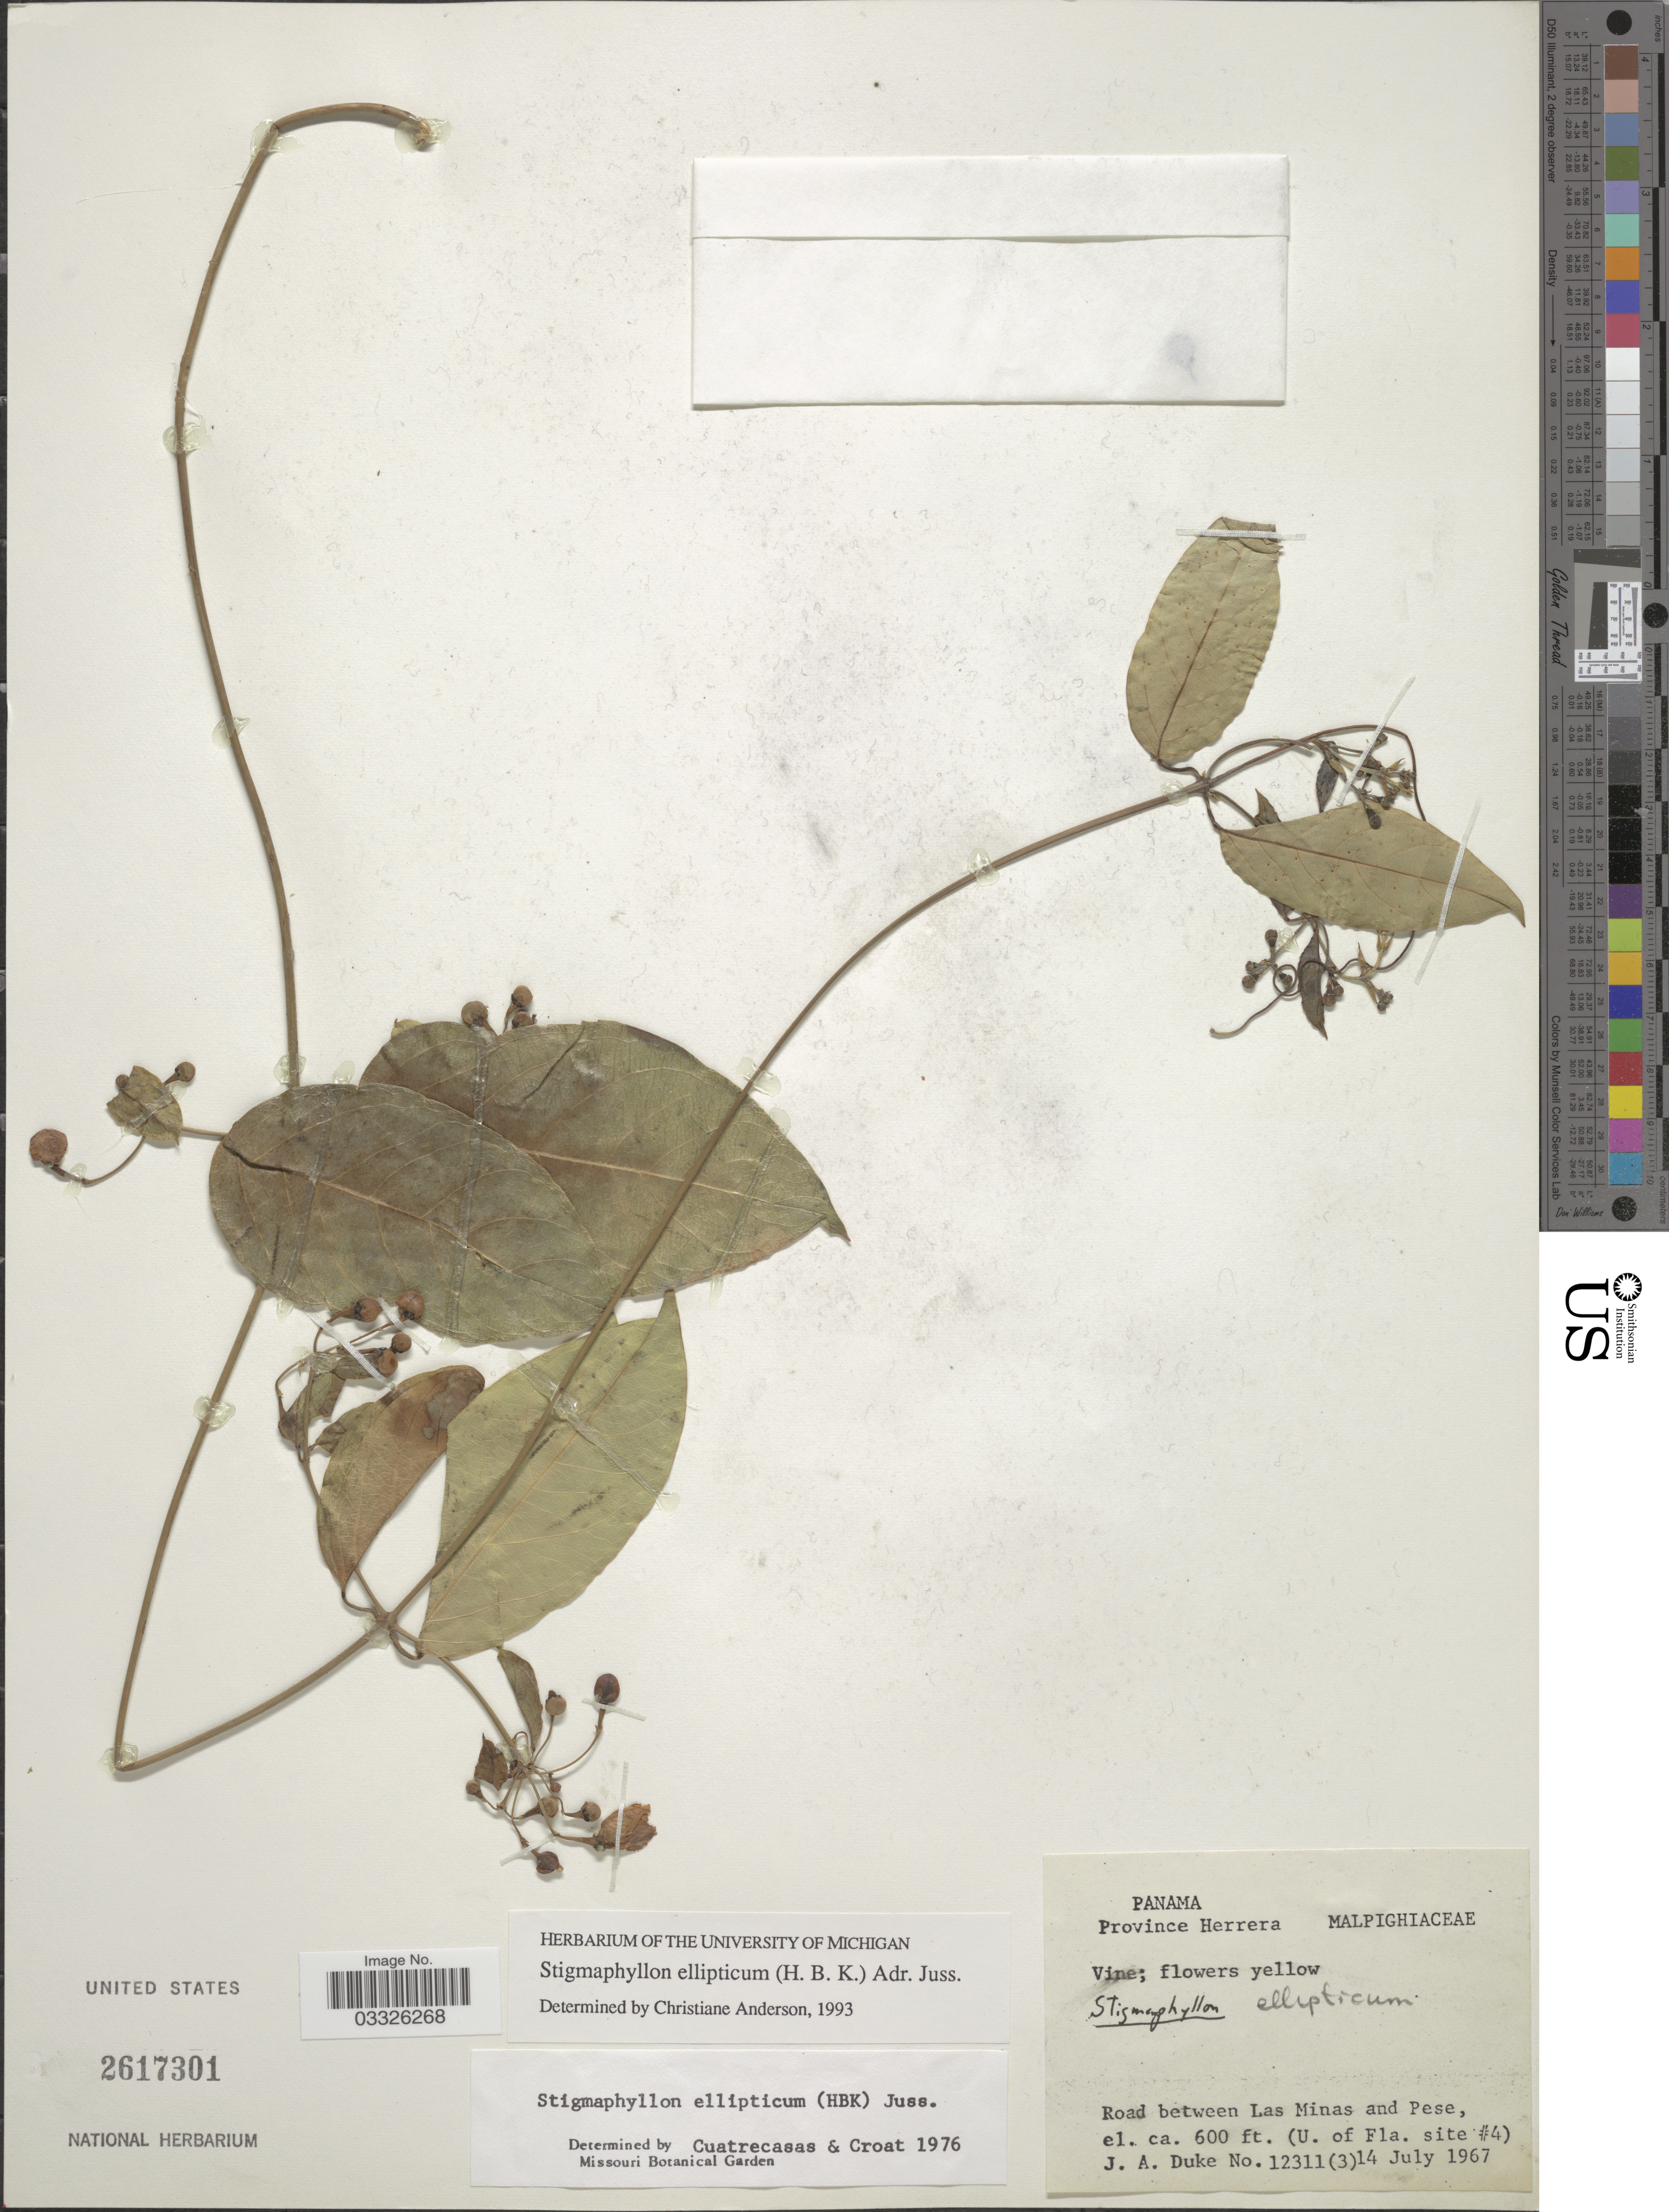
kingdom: Plantae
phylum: Tracheophyta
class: Magnoliopsida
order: Malpighiales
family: Malpighiaceae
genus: Stigmaphyllon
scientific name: Stigmaphyllon ellipticum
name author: (Kunth) A. Juss.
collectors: J. A. Duke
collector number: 12311(3)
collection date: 1967-07-14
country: Panama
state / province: Herrera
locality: Road between Las Minas and Pese, (U. of Fla. site # 4).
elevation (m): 183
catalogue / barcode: US 2617301